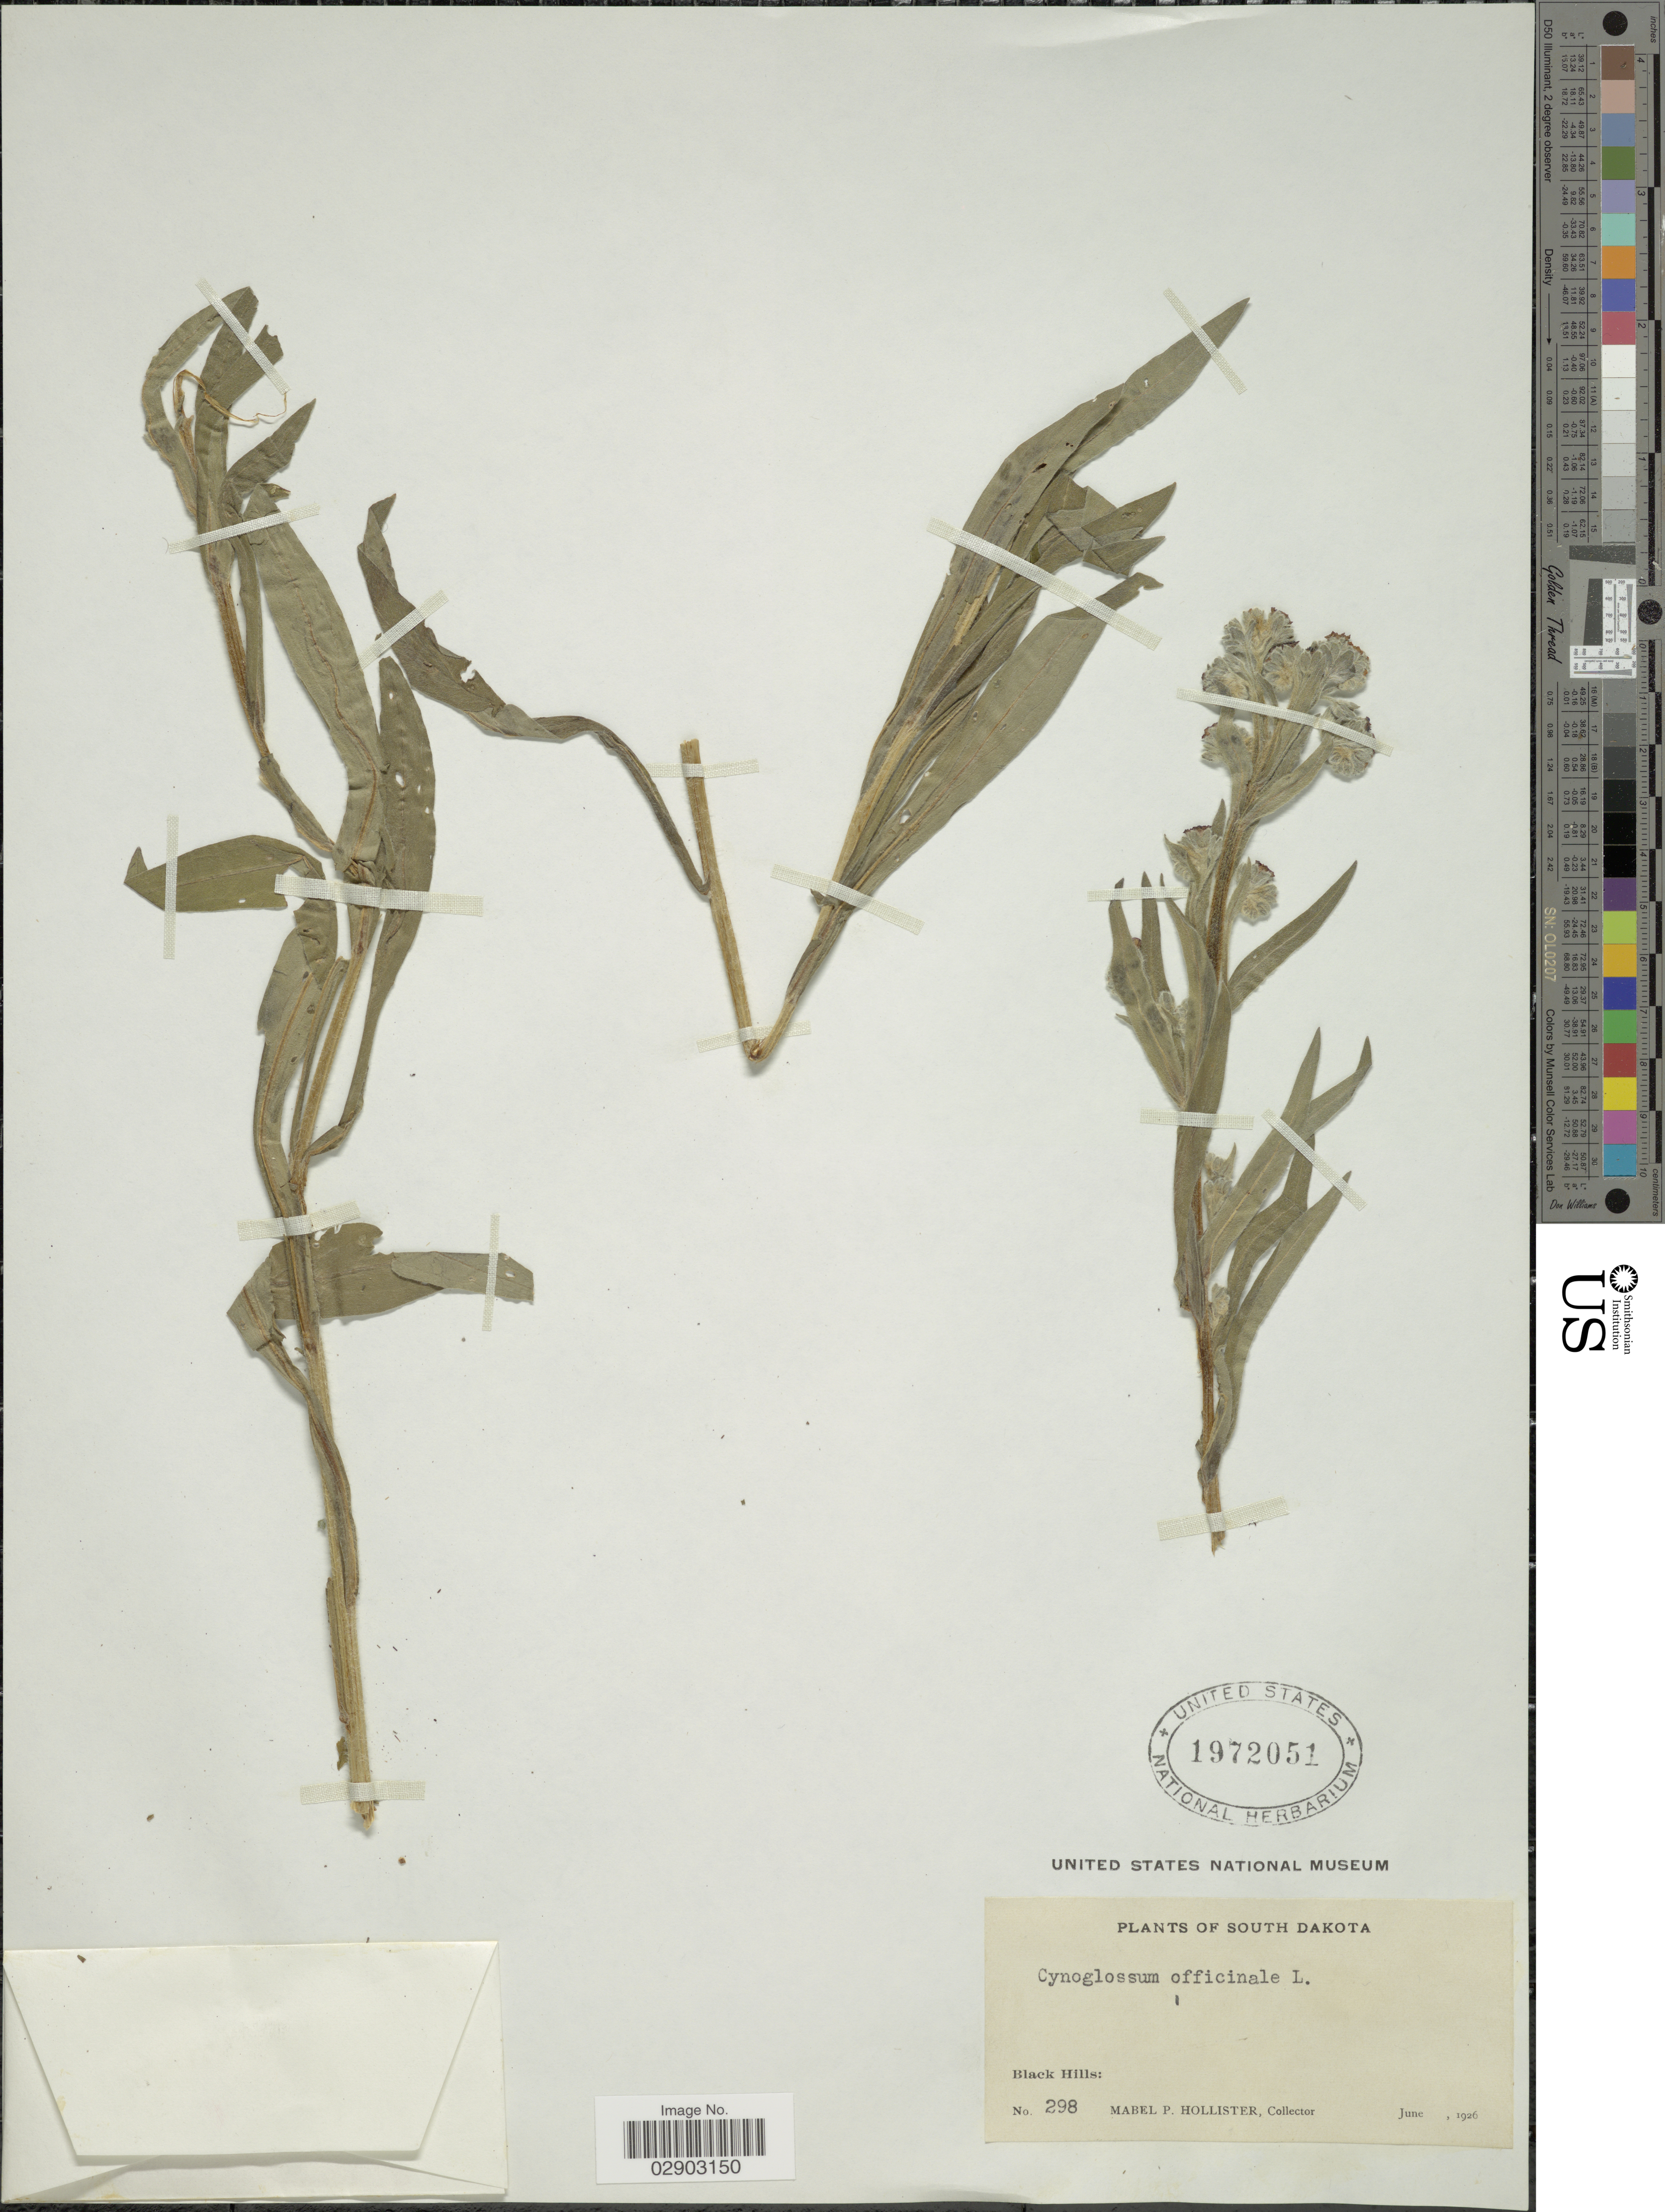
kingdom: Plantae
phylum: Tracheophyta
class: Magnoliopsida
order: Boraginales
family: Boraginaceae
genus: Cynoglossum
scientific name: Cynoglossum officinale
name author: L.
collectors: M. Hollister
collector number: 298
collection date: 1926-06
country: United States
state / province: South Dakota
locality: Black Hills.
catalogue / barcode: US 1972051